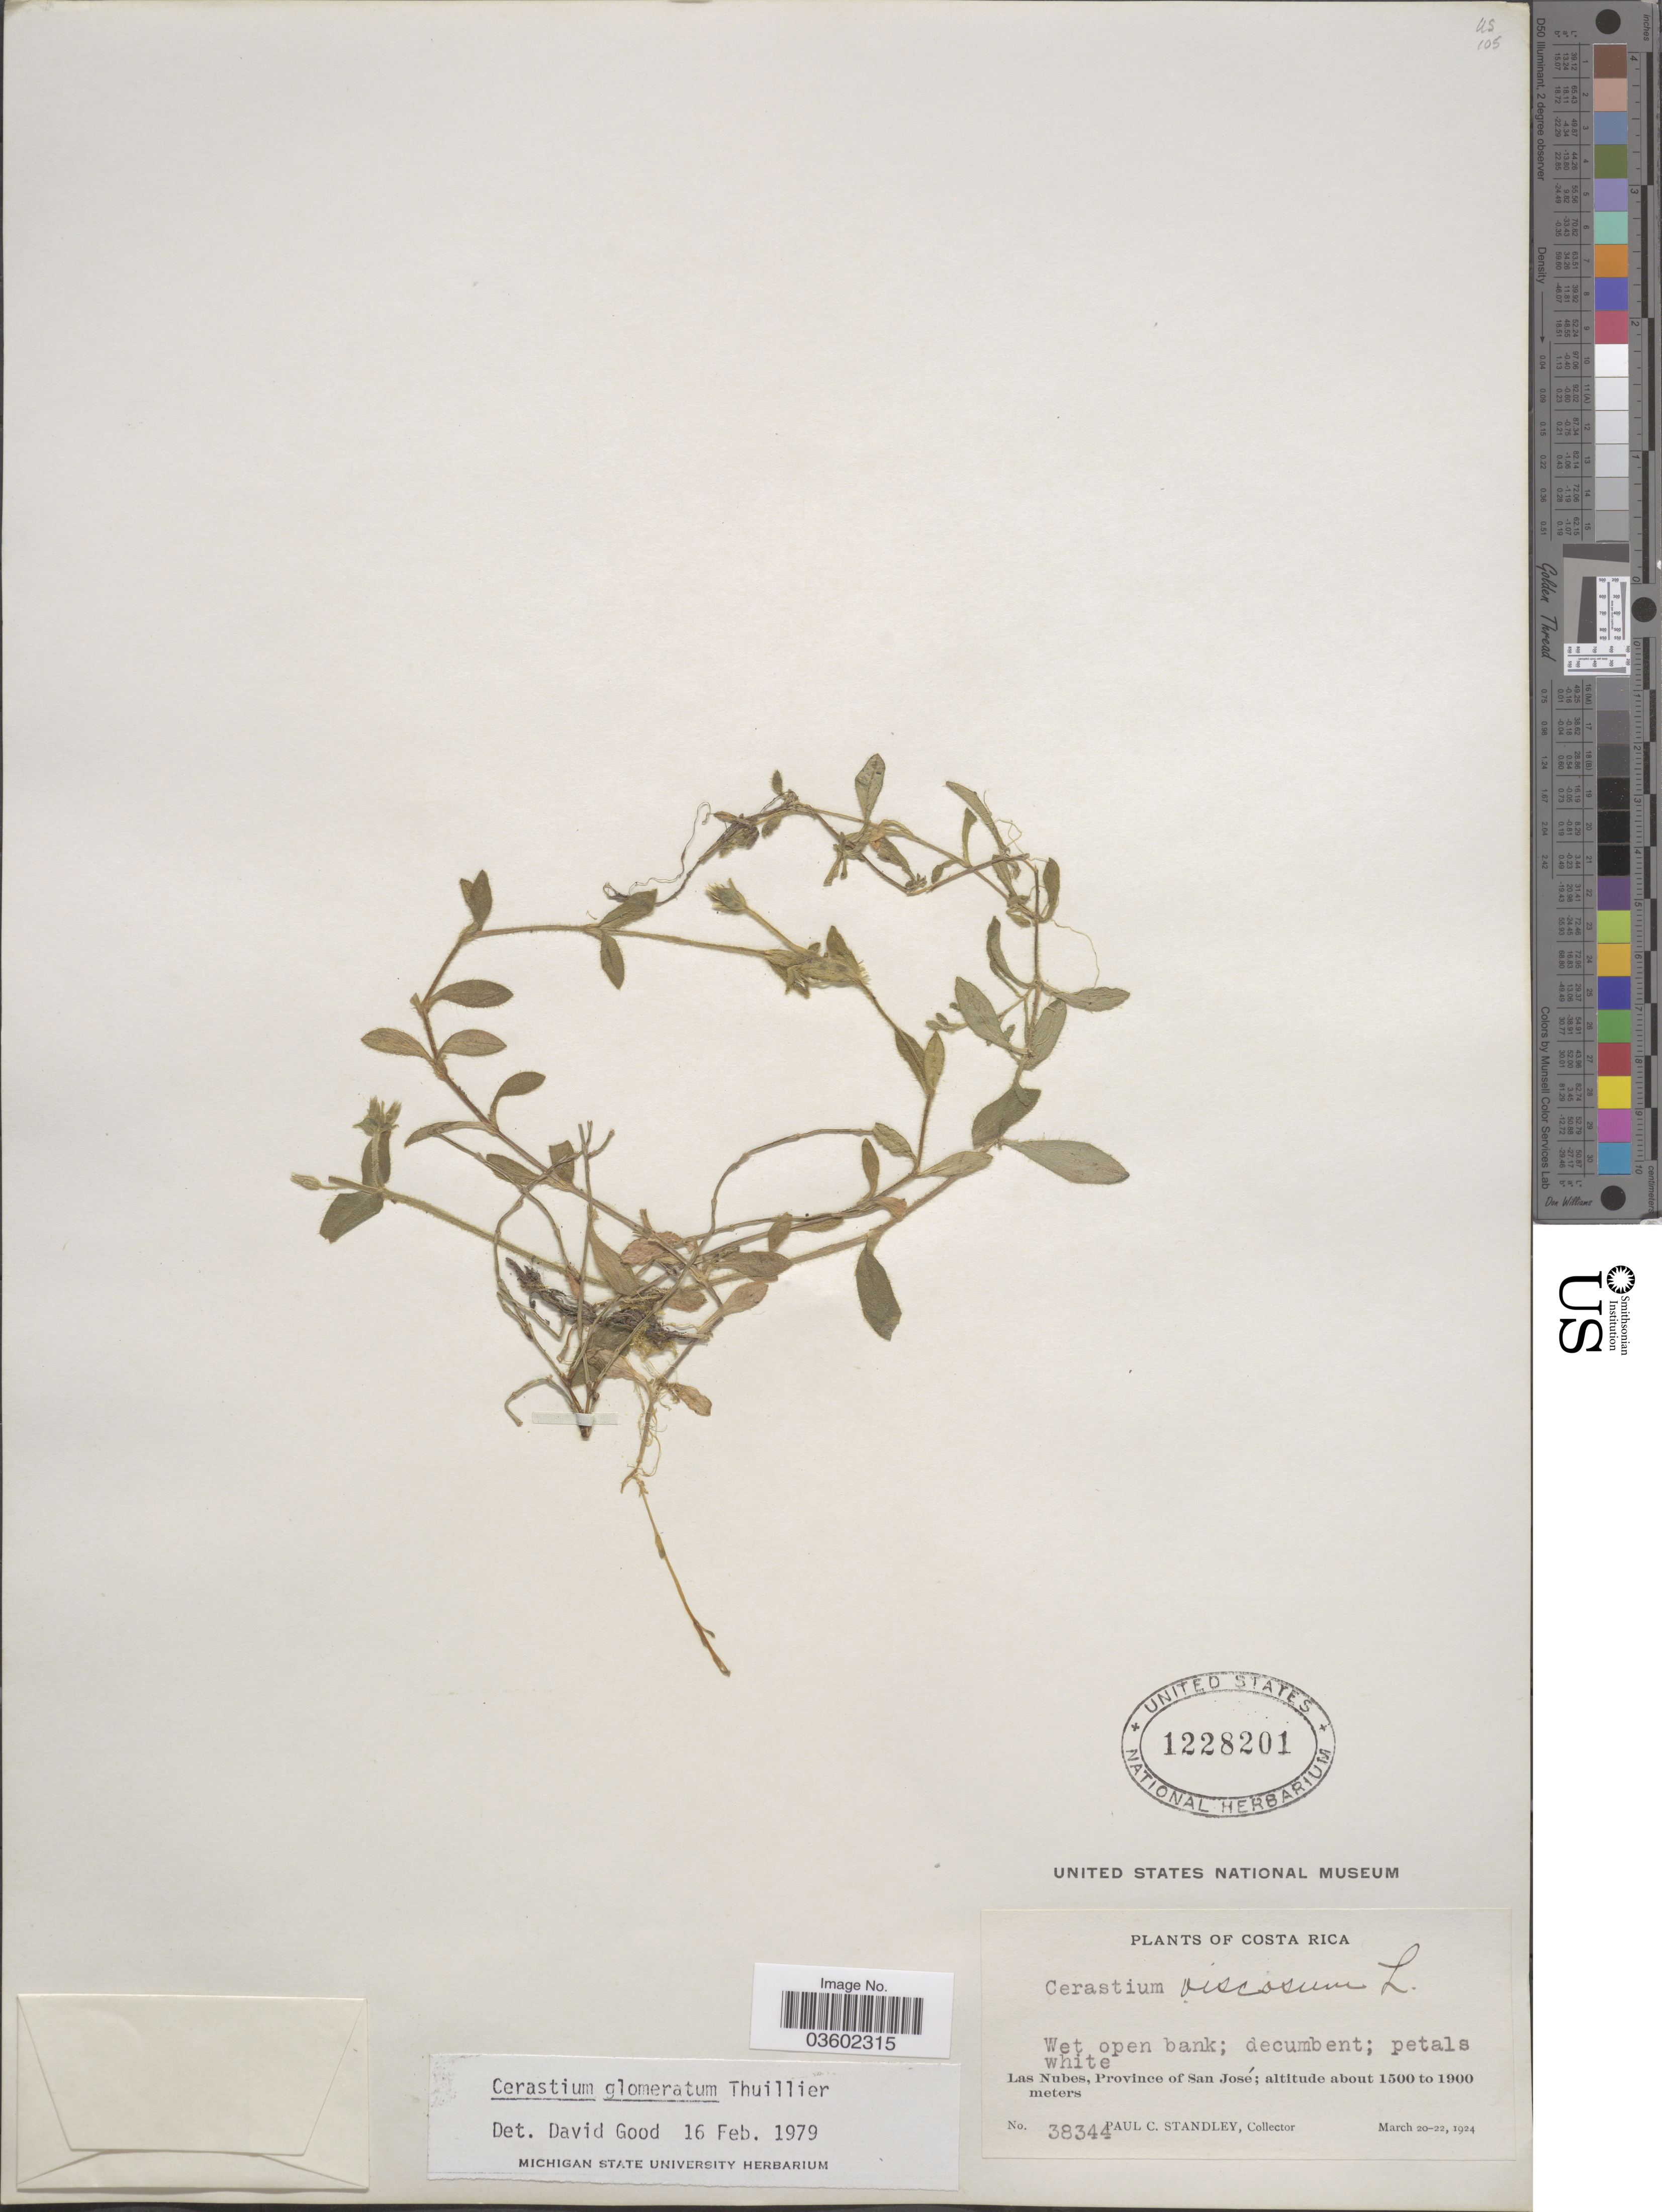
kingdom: Plantae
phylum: Tracheophyta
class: Magnoliopsida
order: Caryophyllales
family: Caryophyllaceae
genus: Cerastium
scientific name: Cerastium glomeratum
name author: Thuill.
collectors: P. C. Standley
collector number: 38344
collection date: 1924-03-20/1924-03-22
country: Costa Rica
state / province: San José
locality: Las Nubes.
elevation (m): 1500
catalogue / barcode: US 1228201